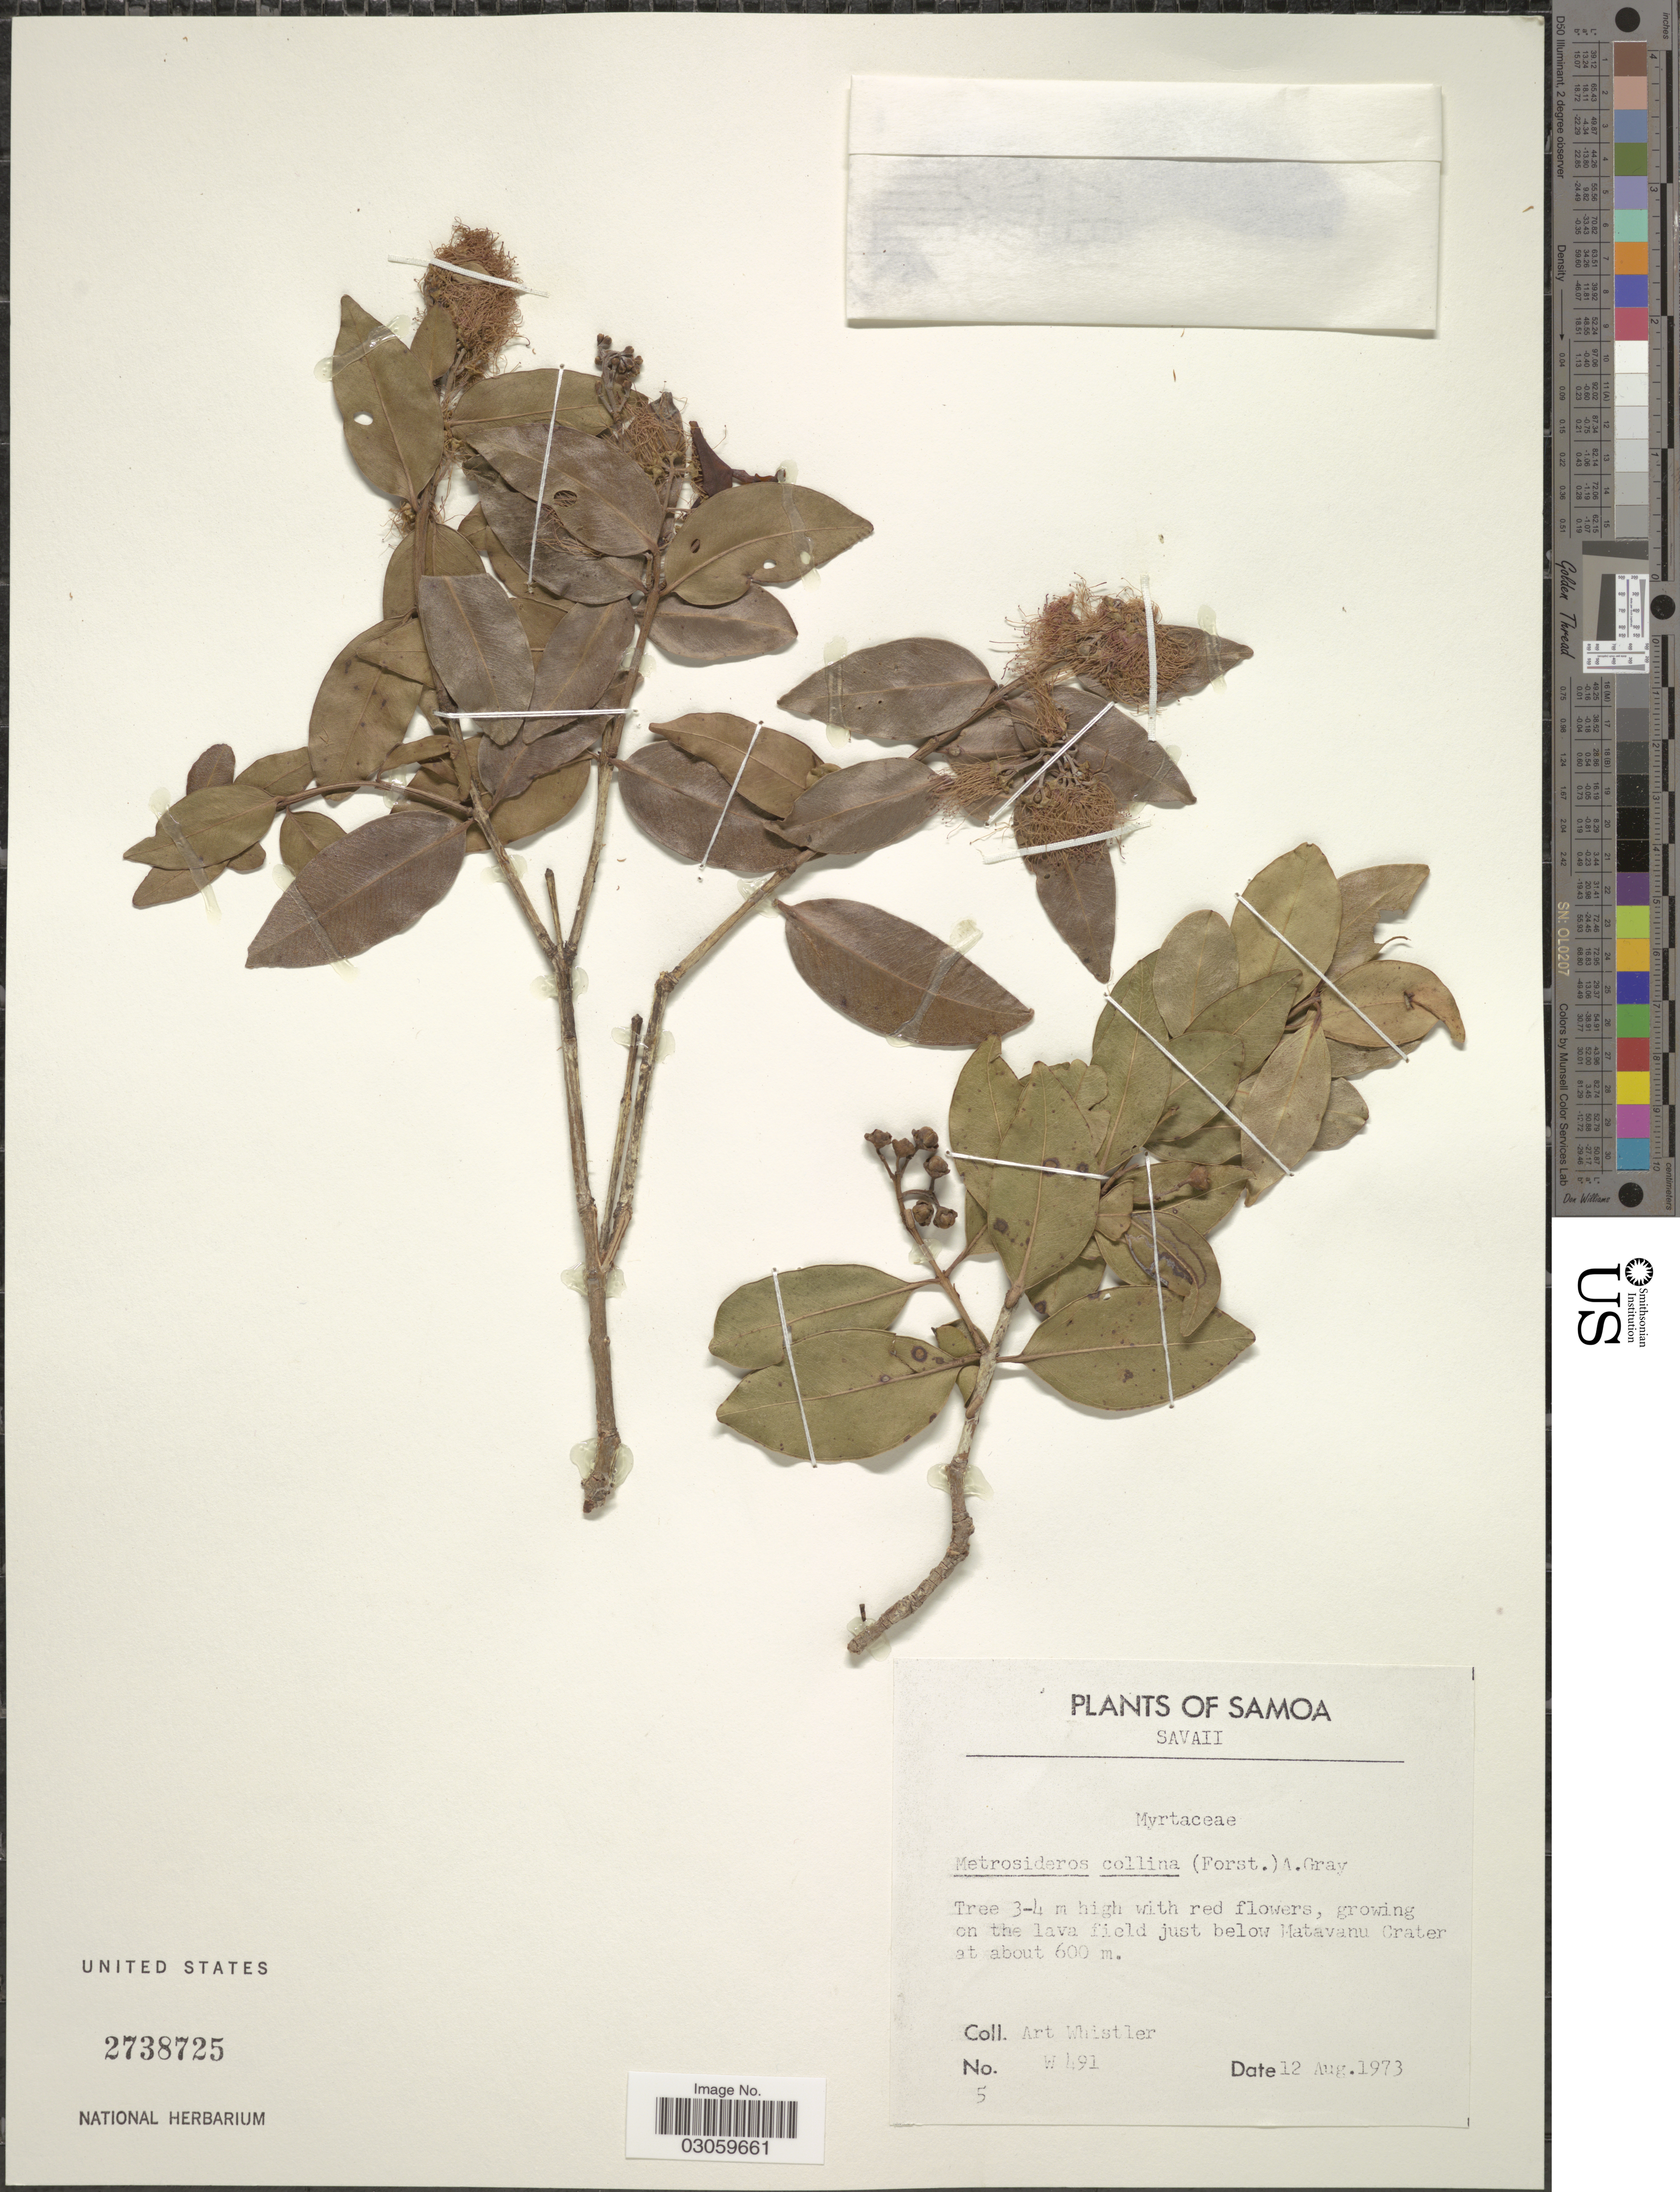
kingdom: Plantae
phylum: Tracheophyta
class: Magnoliopsida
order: Myrtales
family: Myrtaceae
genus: Metrosideros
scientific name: Metrosideros collina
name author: (J.R. Forst. & G. Forst.) A. Gray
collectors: A. Whistler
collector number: W491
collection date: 1973-08-12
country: Samoa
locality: Samoa. Savaii. Growing on the lava field just below Matavanu Crater.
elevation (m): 600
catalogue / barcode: US 2738725